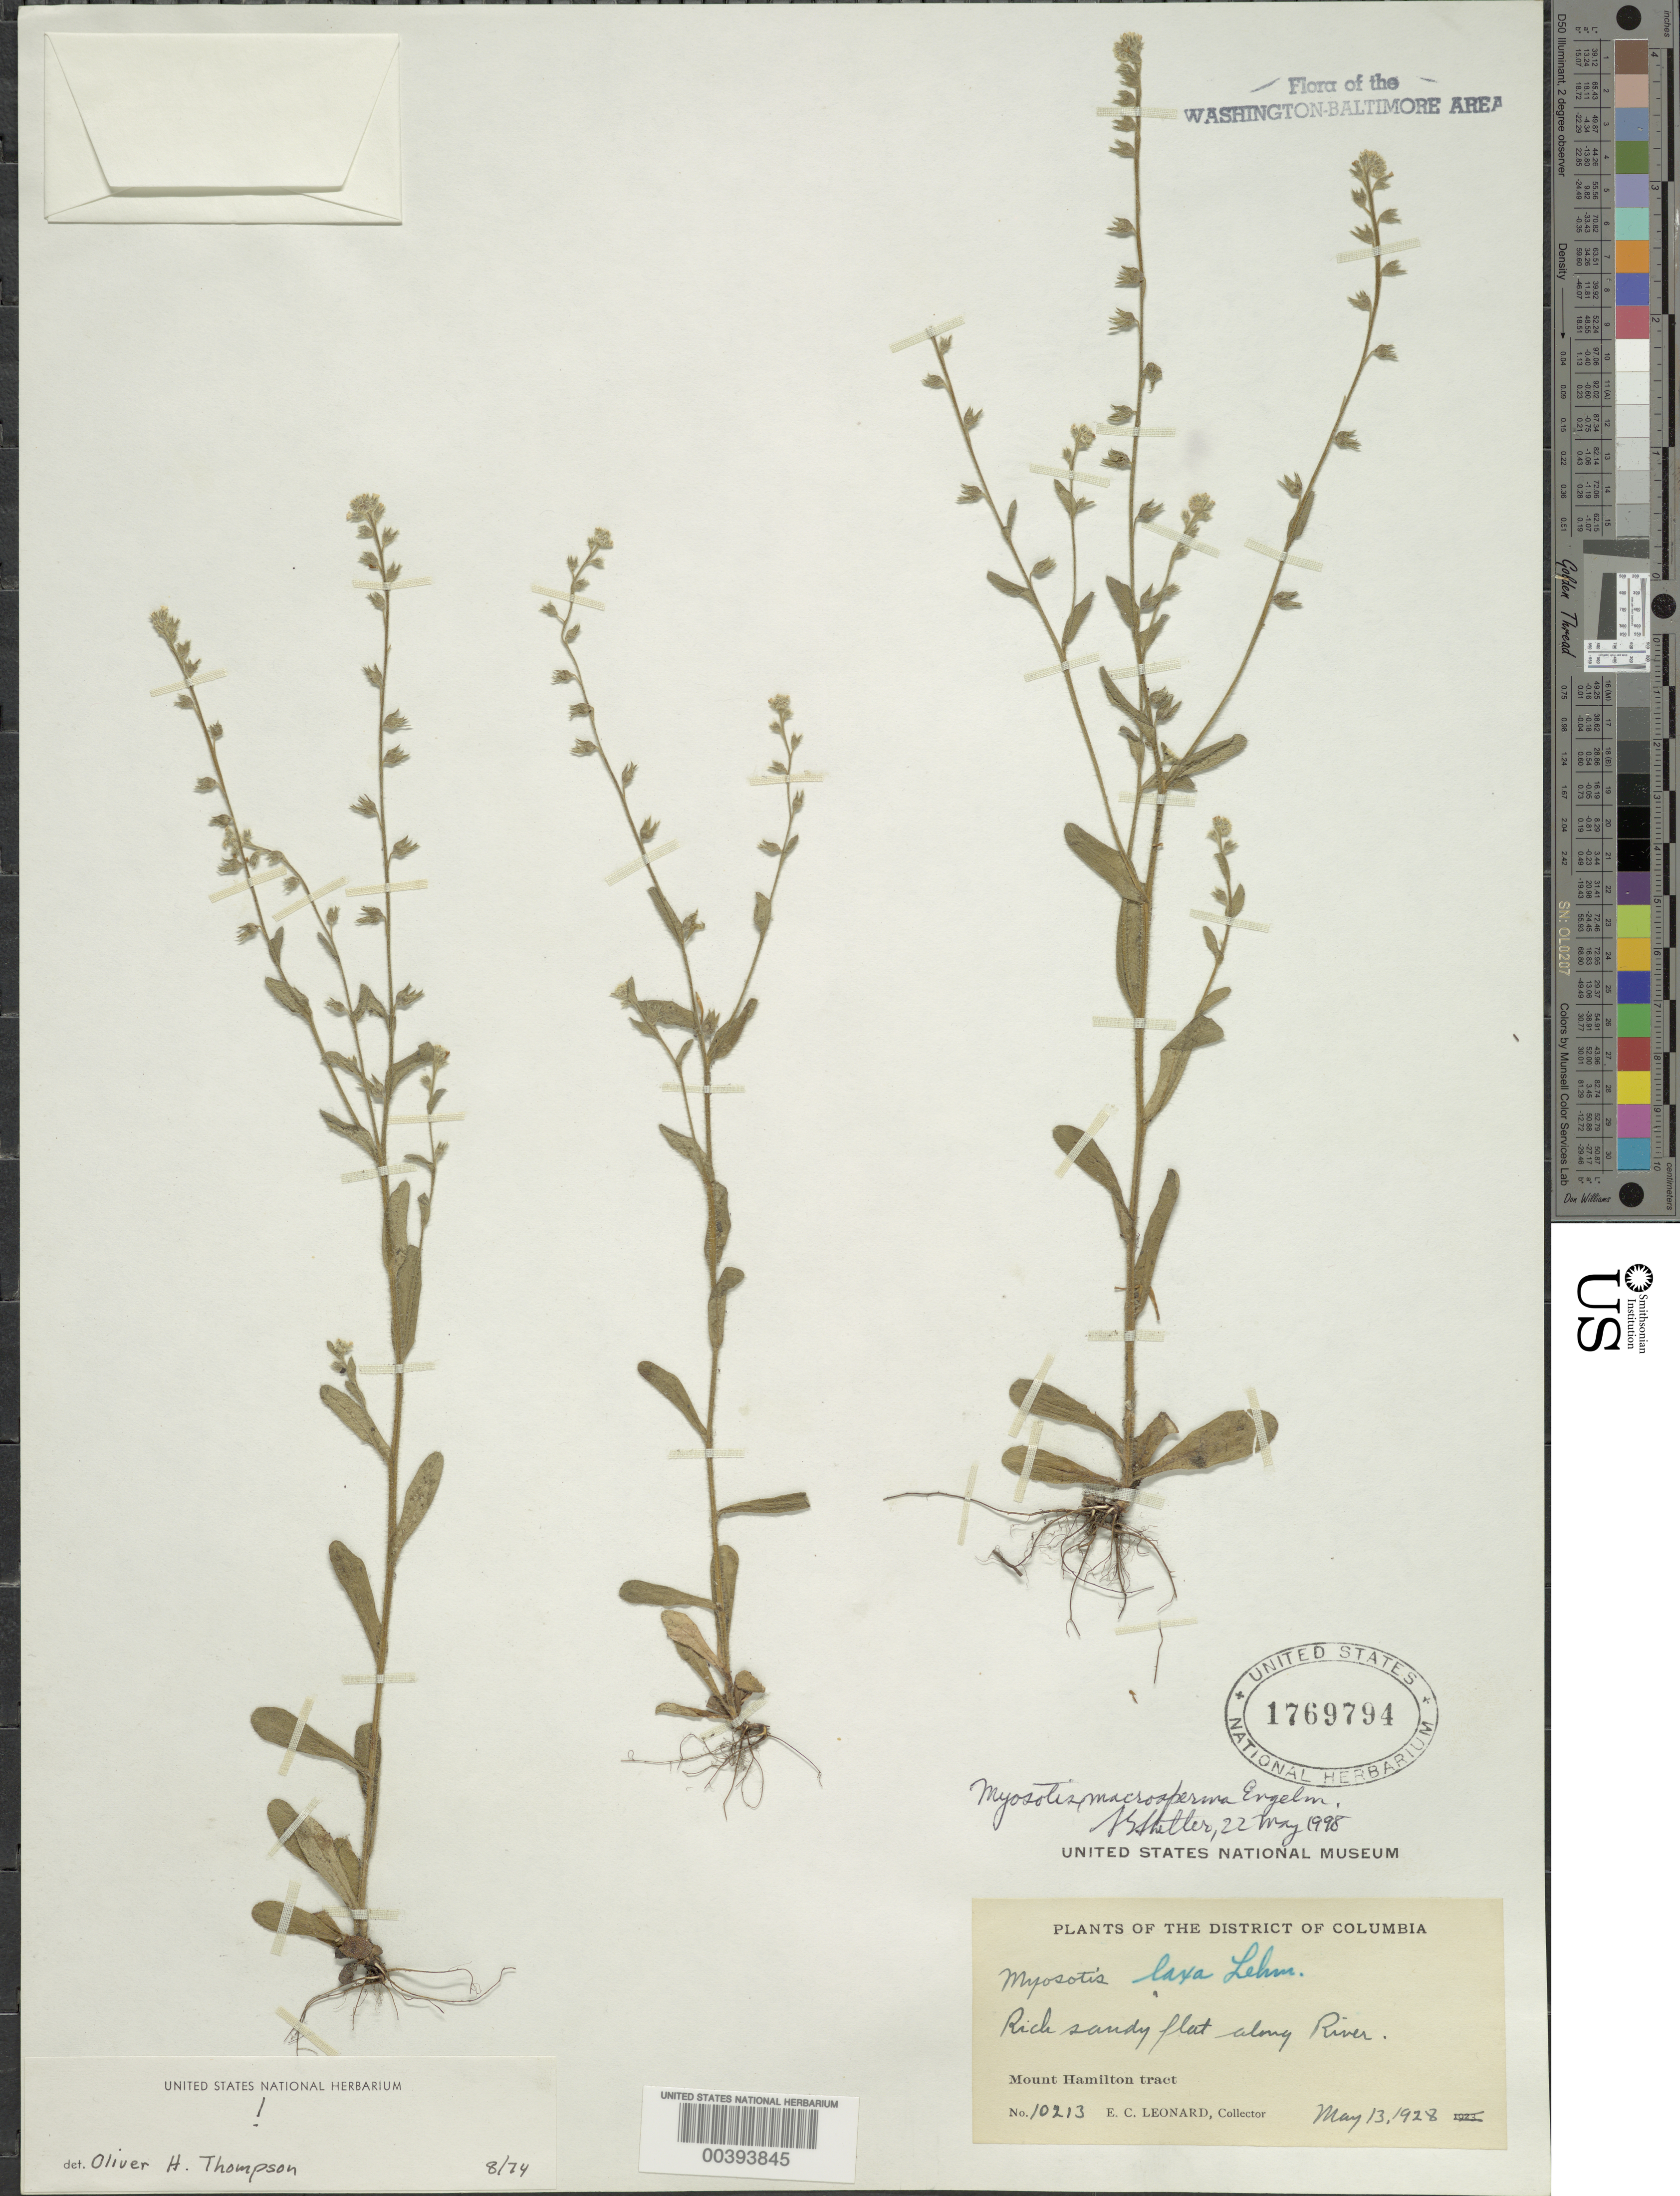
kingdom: Plantae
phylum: Tracheophyta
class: Magnoliopsida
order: Boraginales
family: Boraginaceae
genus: Myosotis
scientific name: Myosotis verna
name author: Nutt.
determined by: Goldman, Doug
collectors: E. C. Leonard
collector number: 10213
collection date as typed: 13 May 1928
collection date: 1928-05-13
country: United States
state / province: District of Columbia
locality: Mount Hamilton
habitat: Rich, sandy flat along river.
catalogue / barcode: US 1769794